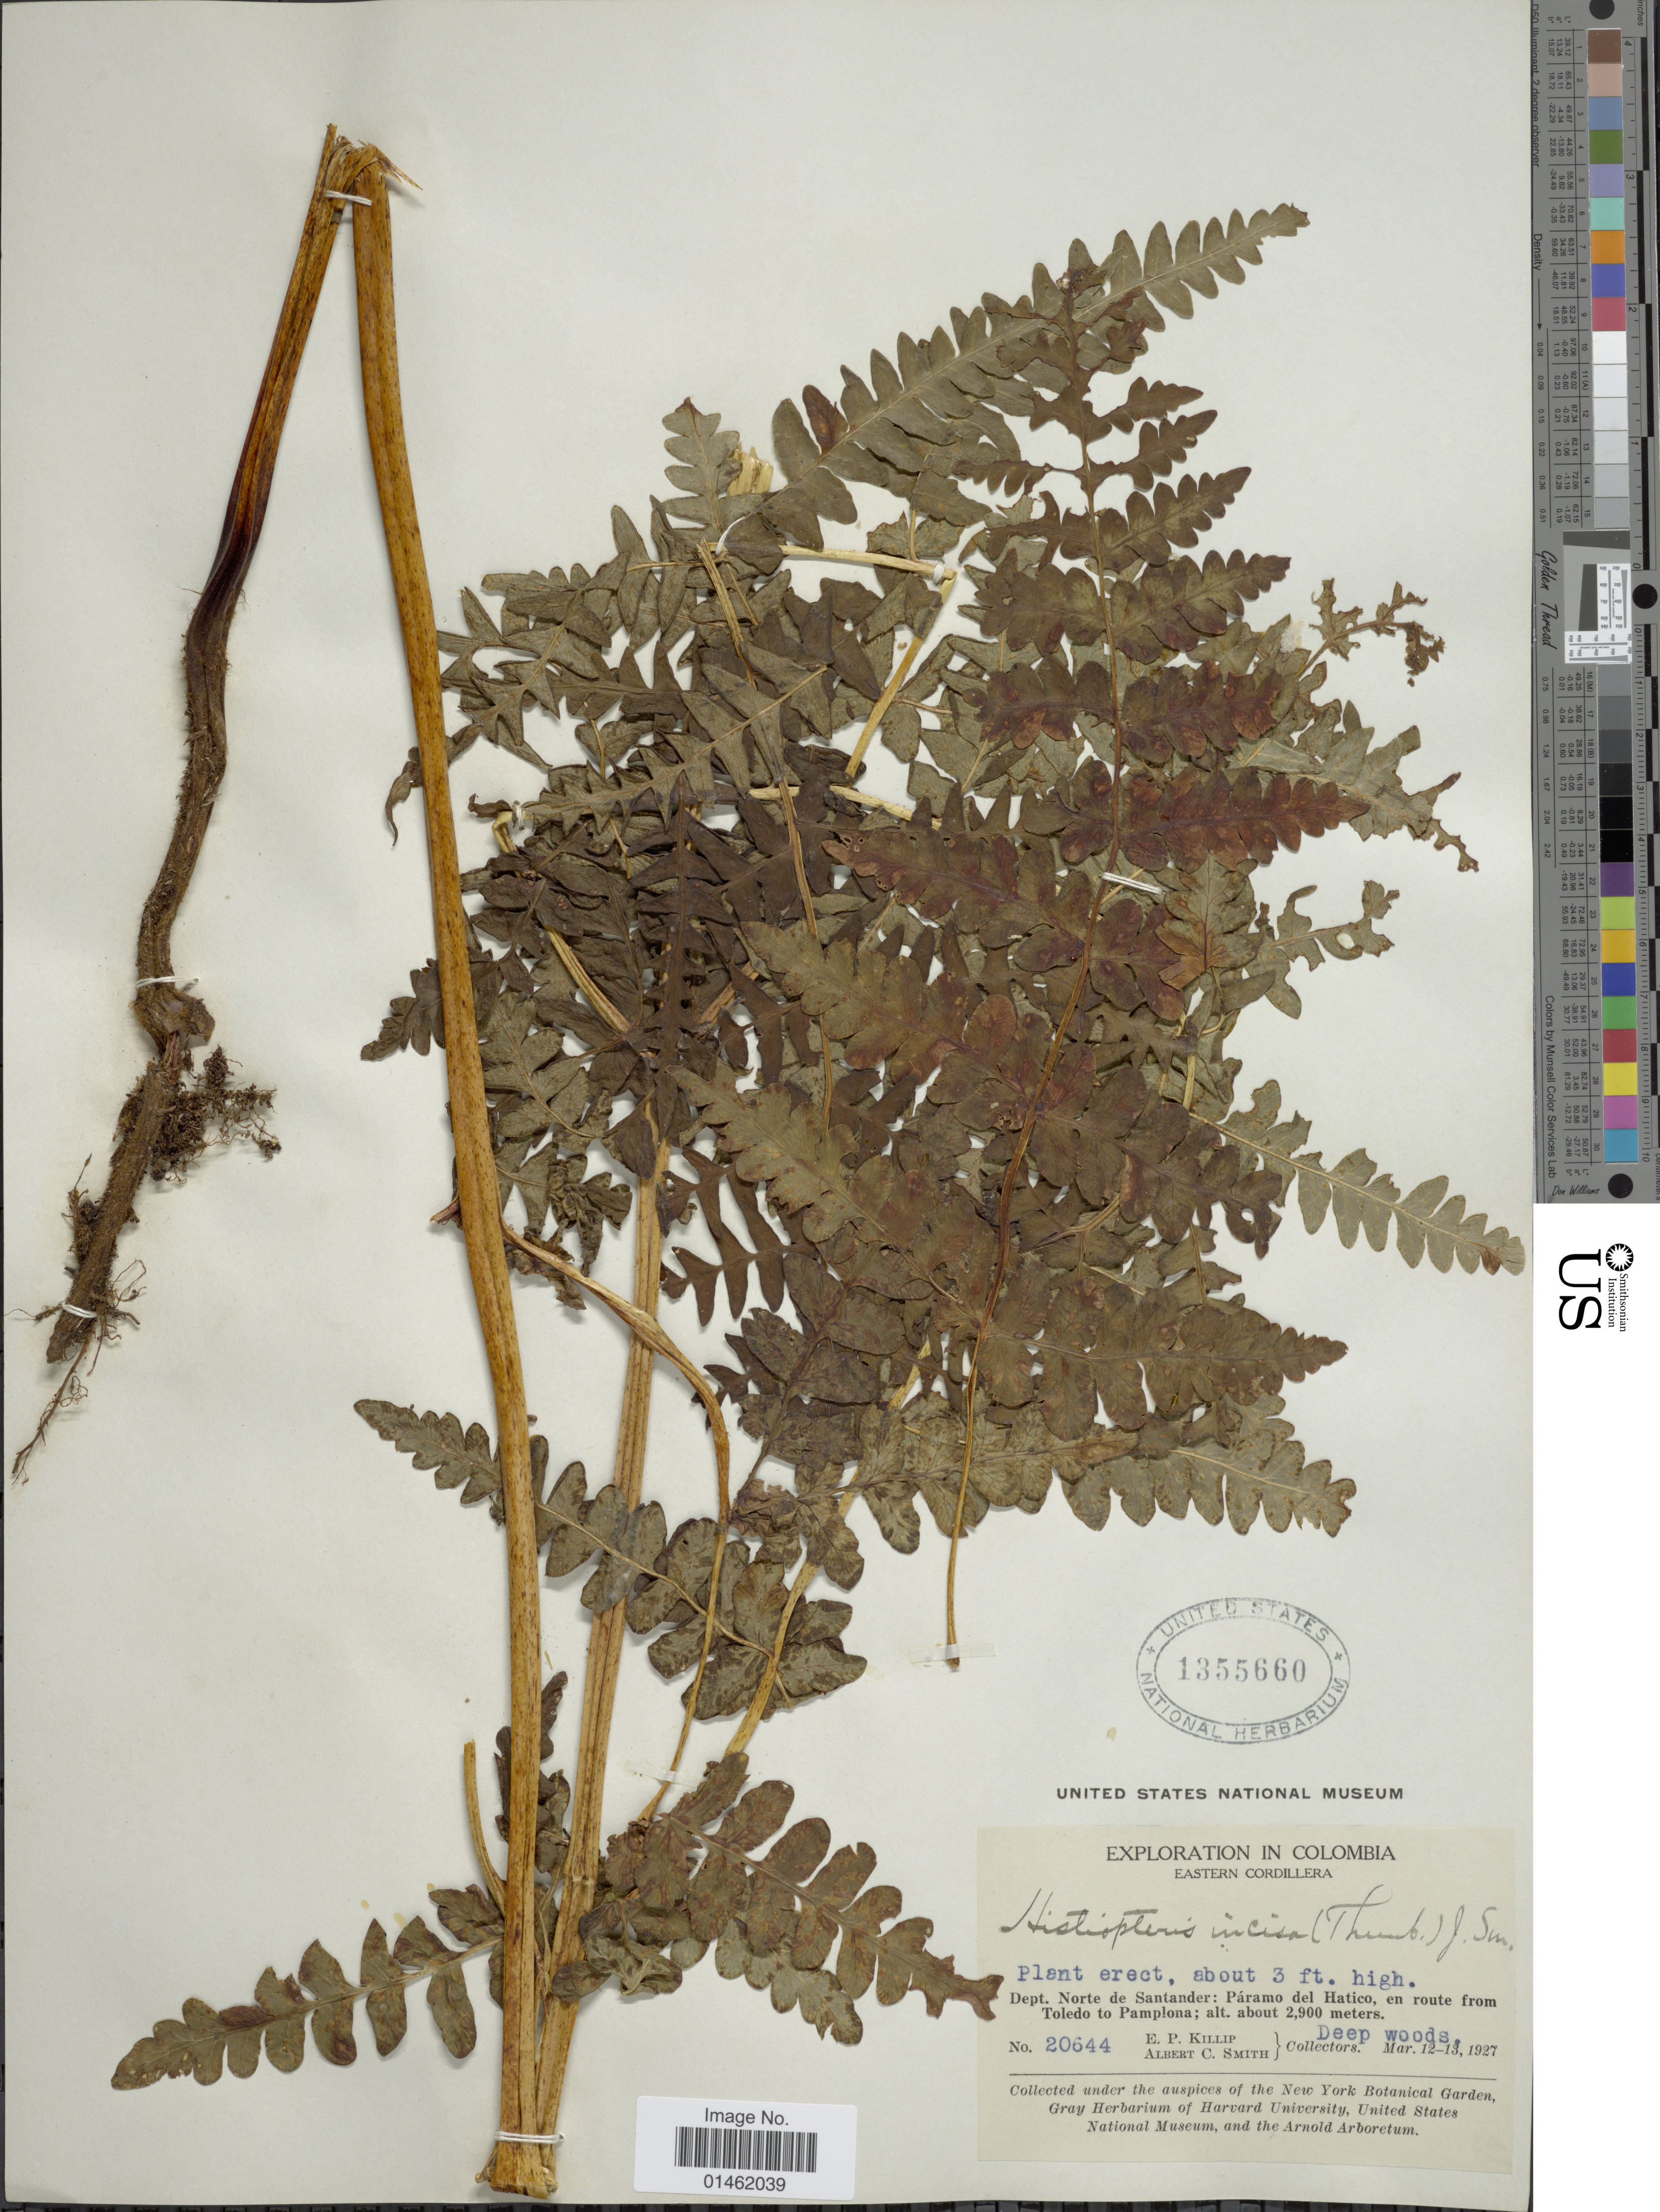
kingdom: Plantae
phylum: Tracheophyta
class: Polypodiopsida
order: Polypodiales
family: Dennstaedtiaceae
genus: Histiopteris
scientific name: Histiopteris incisa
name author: (Thunb.) J. Sm.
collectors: E. P. Killip & A. C. Smith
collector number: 20644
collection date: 1927-03-12/1927-03-13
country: Colombia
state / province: Norte de Santander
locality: Eastern Cordillera, Dept. Norte de Santander: Páramo del Hatico, en route from Toledo to Pampalona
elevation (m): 2900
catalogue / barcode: US 1355660